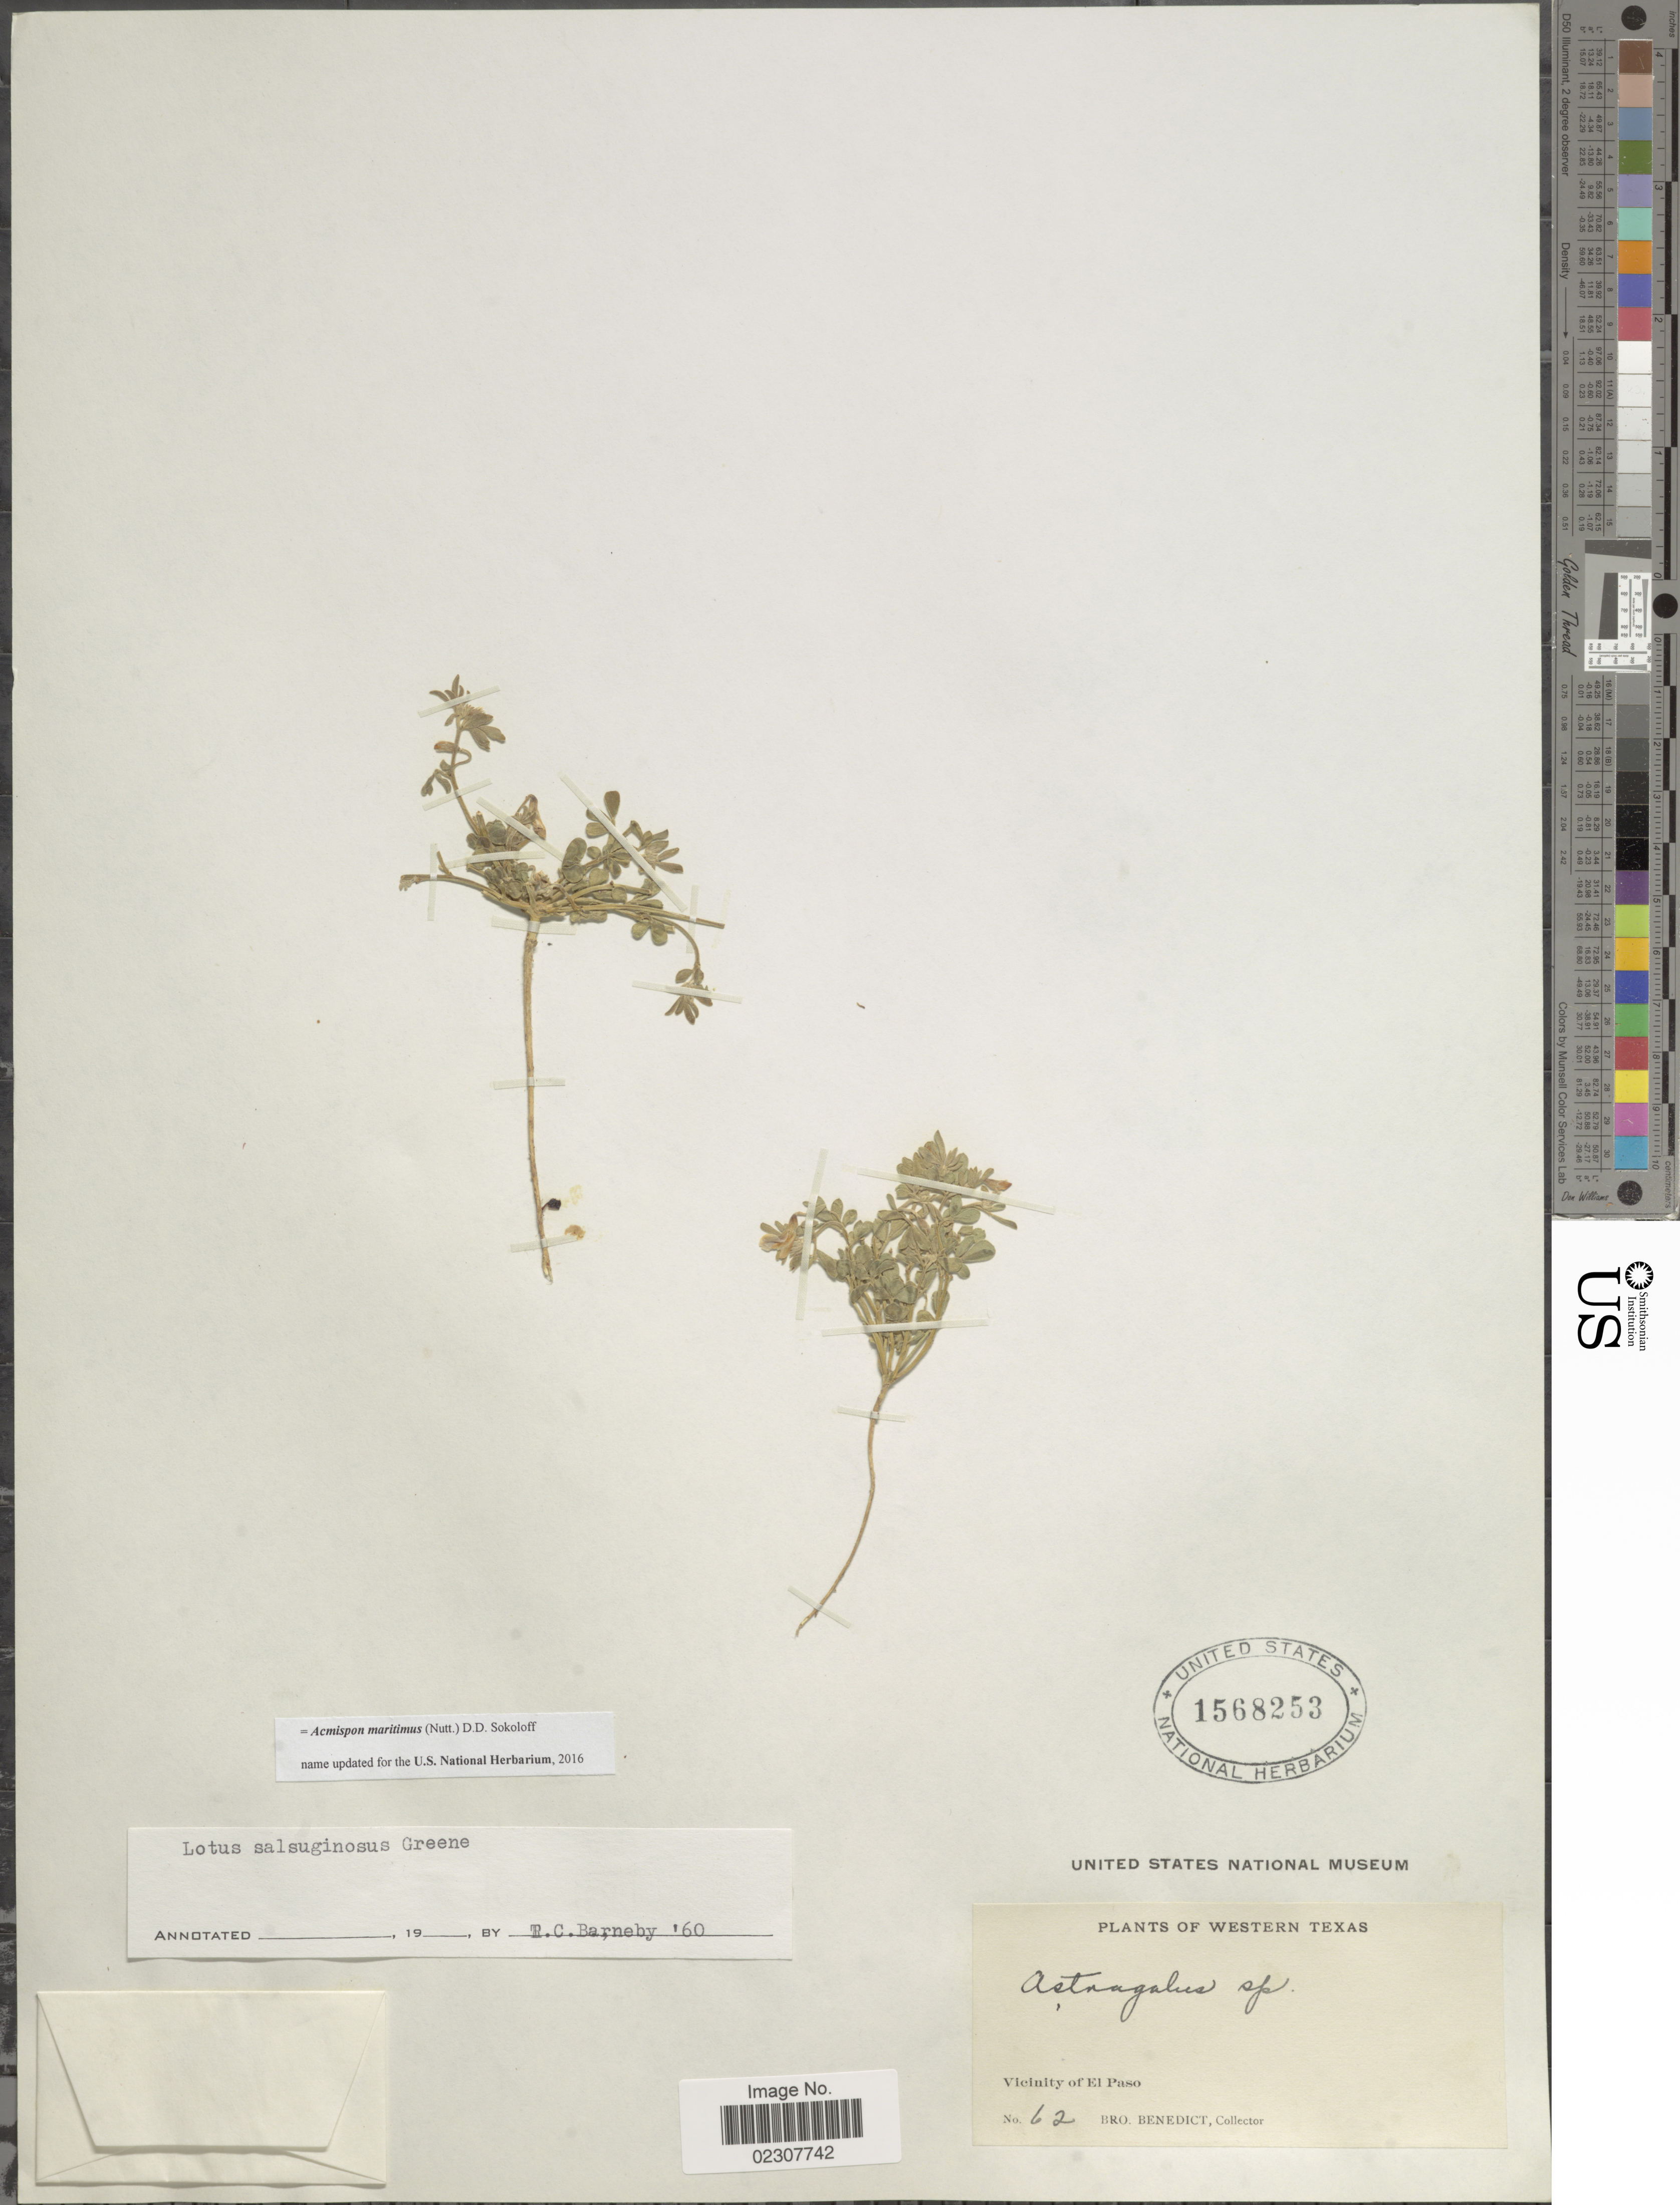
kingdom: Plantae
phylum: Tracheophyta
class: Magnoliopsida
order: Fabales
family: Fabaceae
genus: Acmispon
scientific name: Acmispon maritimus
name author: (Nutt.) D.D. Sokoloff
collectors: Bro. Benedict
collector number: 62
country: United States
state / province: Texas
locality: Western Texas, vicinity of El Paso.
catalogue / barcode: US 1568253